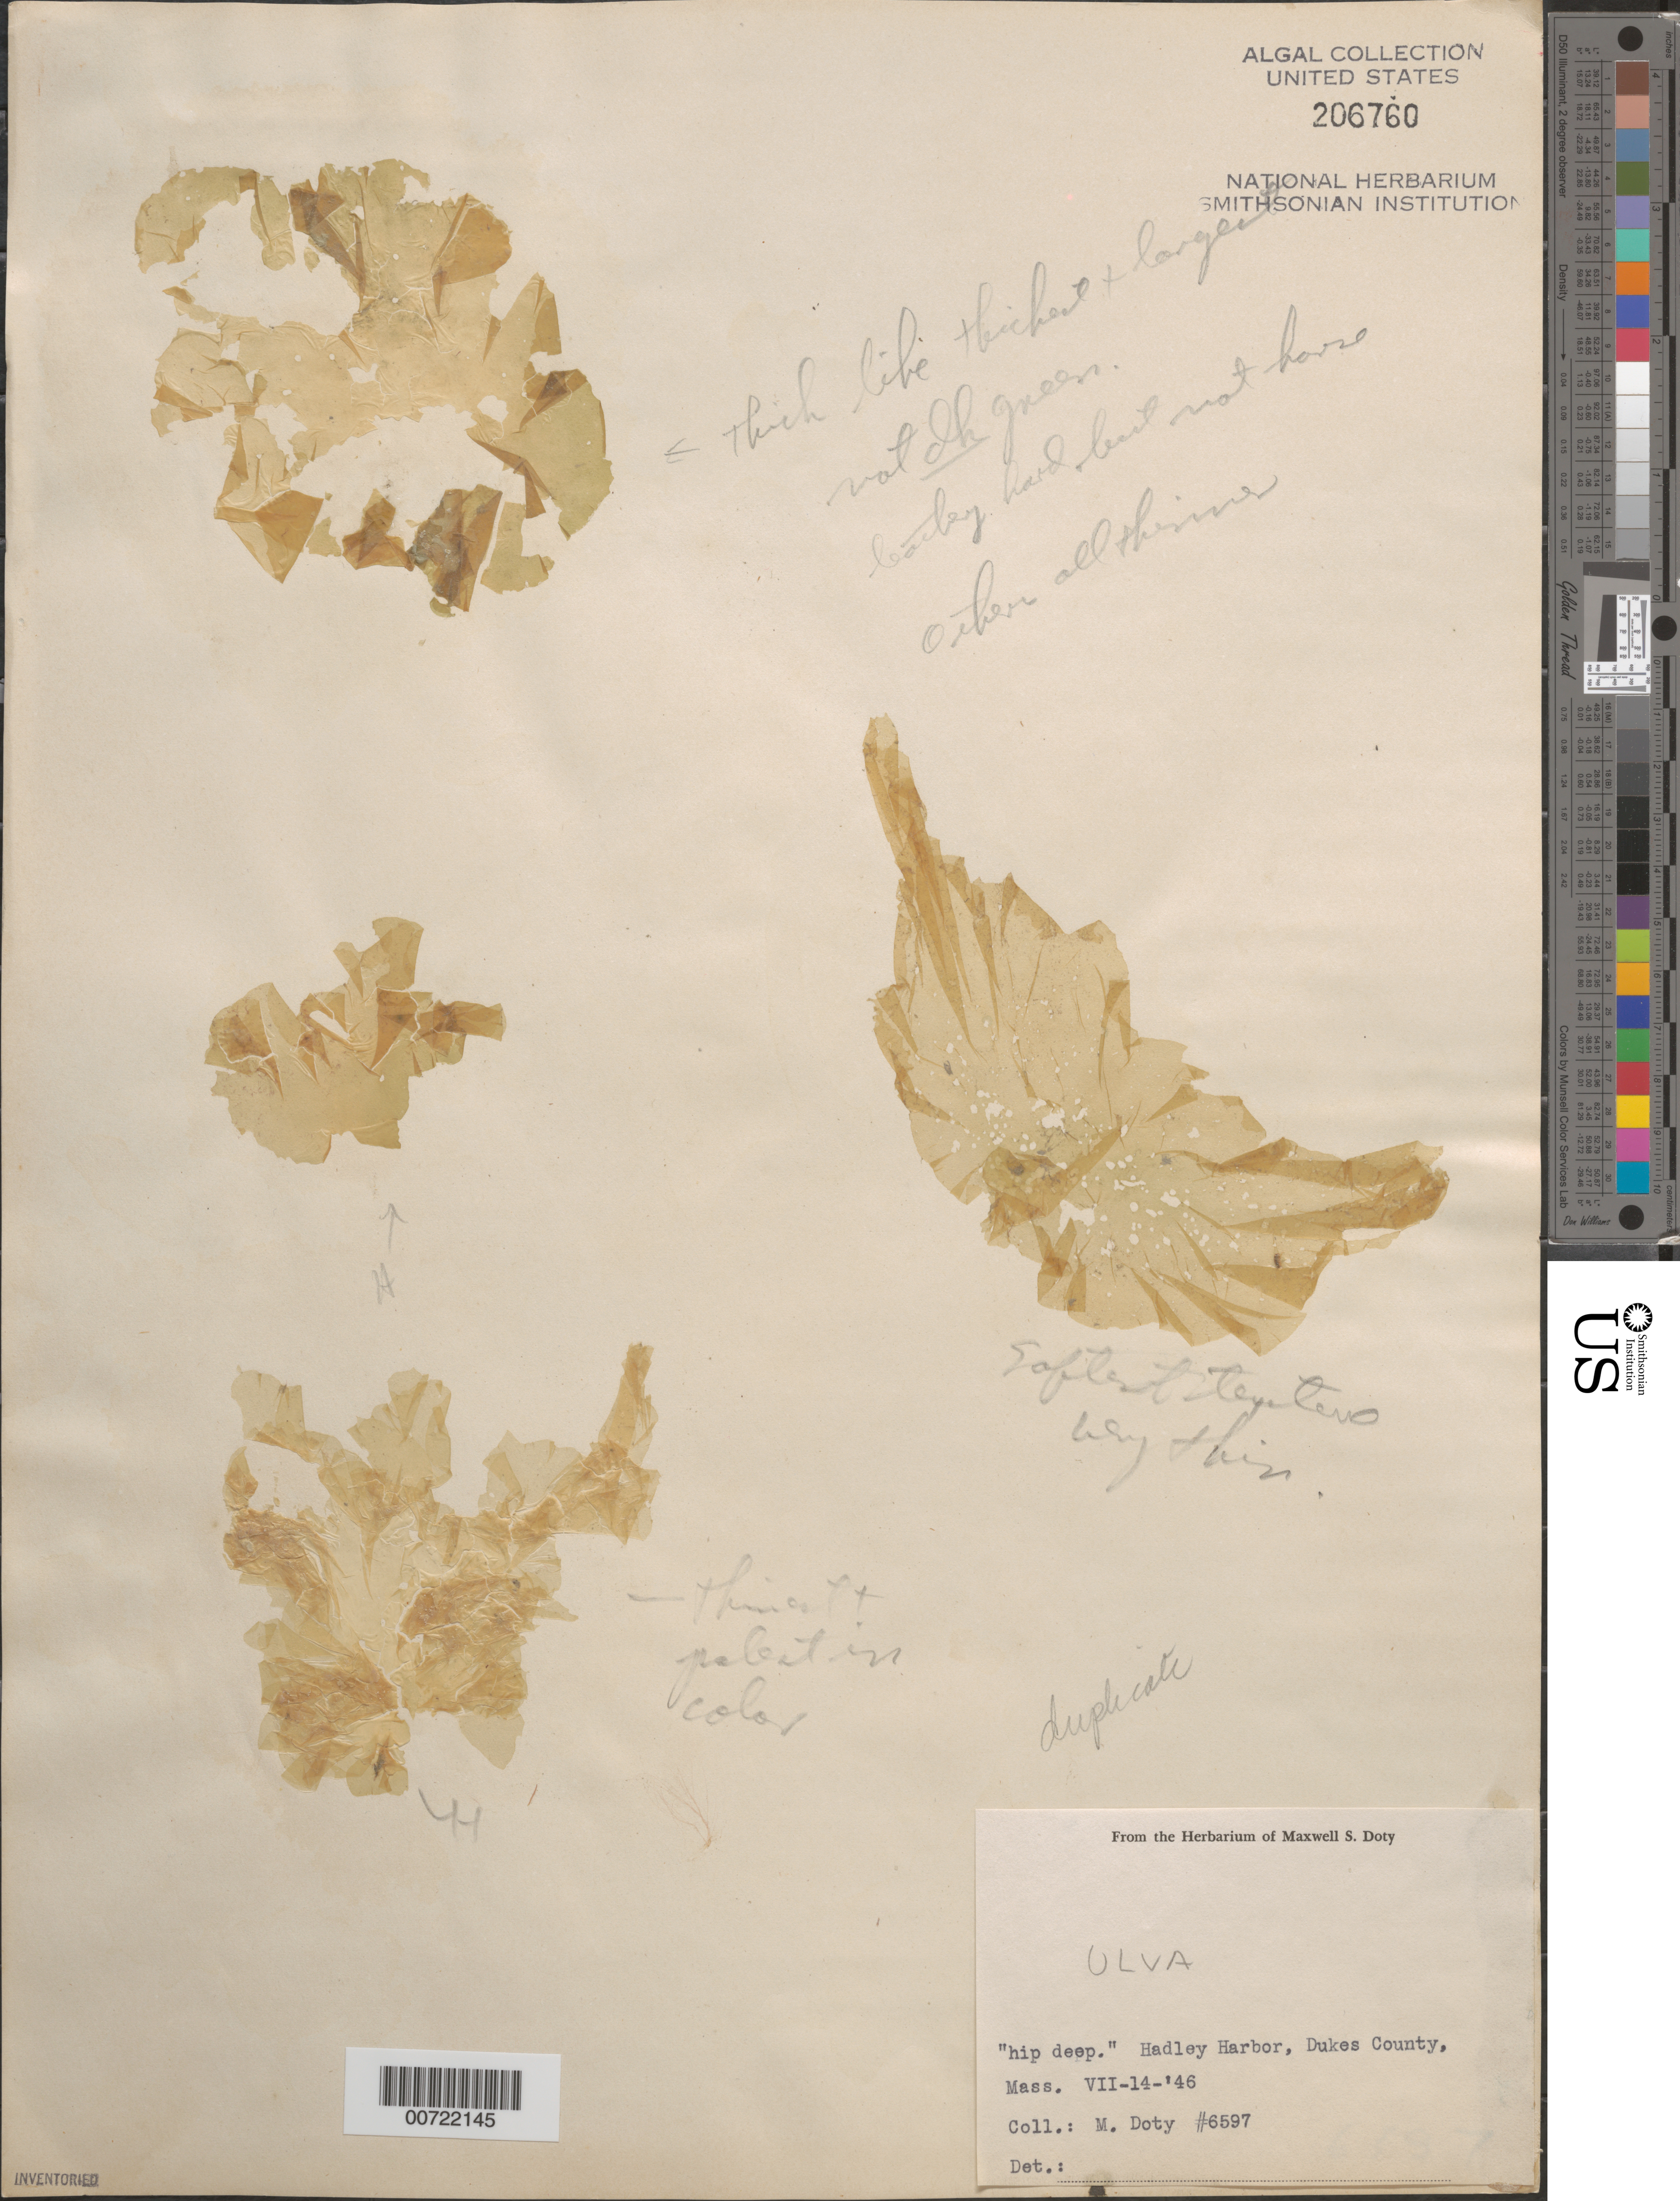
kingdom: Plantae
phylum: Chlorophyta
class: Ulvophyceae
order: Ulvales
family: Ulvaceae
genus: Ulva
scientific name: Ulva sp.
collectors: M. S. Doty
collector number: MSD 6597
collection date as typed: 14 Jul 1946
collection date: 1946-07-14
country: United States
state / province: Massachusetts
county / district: Dukes County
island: Naushon Island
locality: Hadley Harbor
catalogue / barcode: US 206760